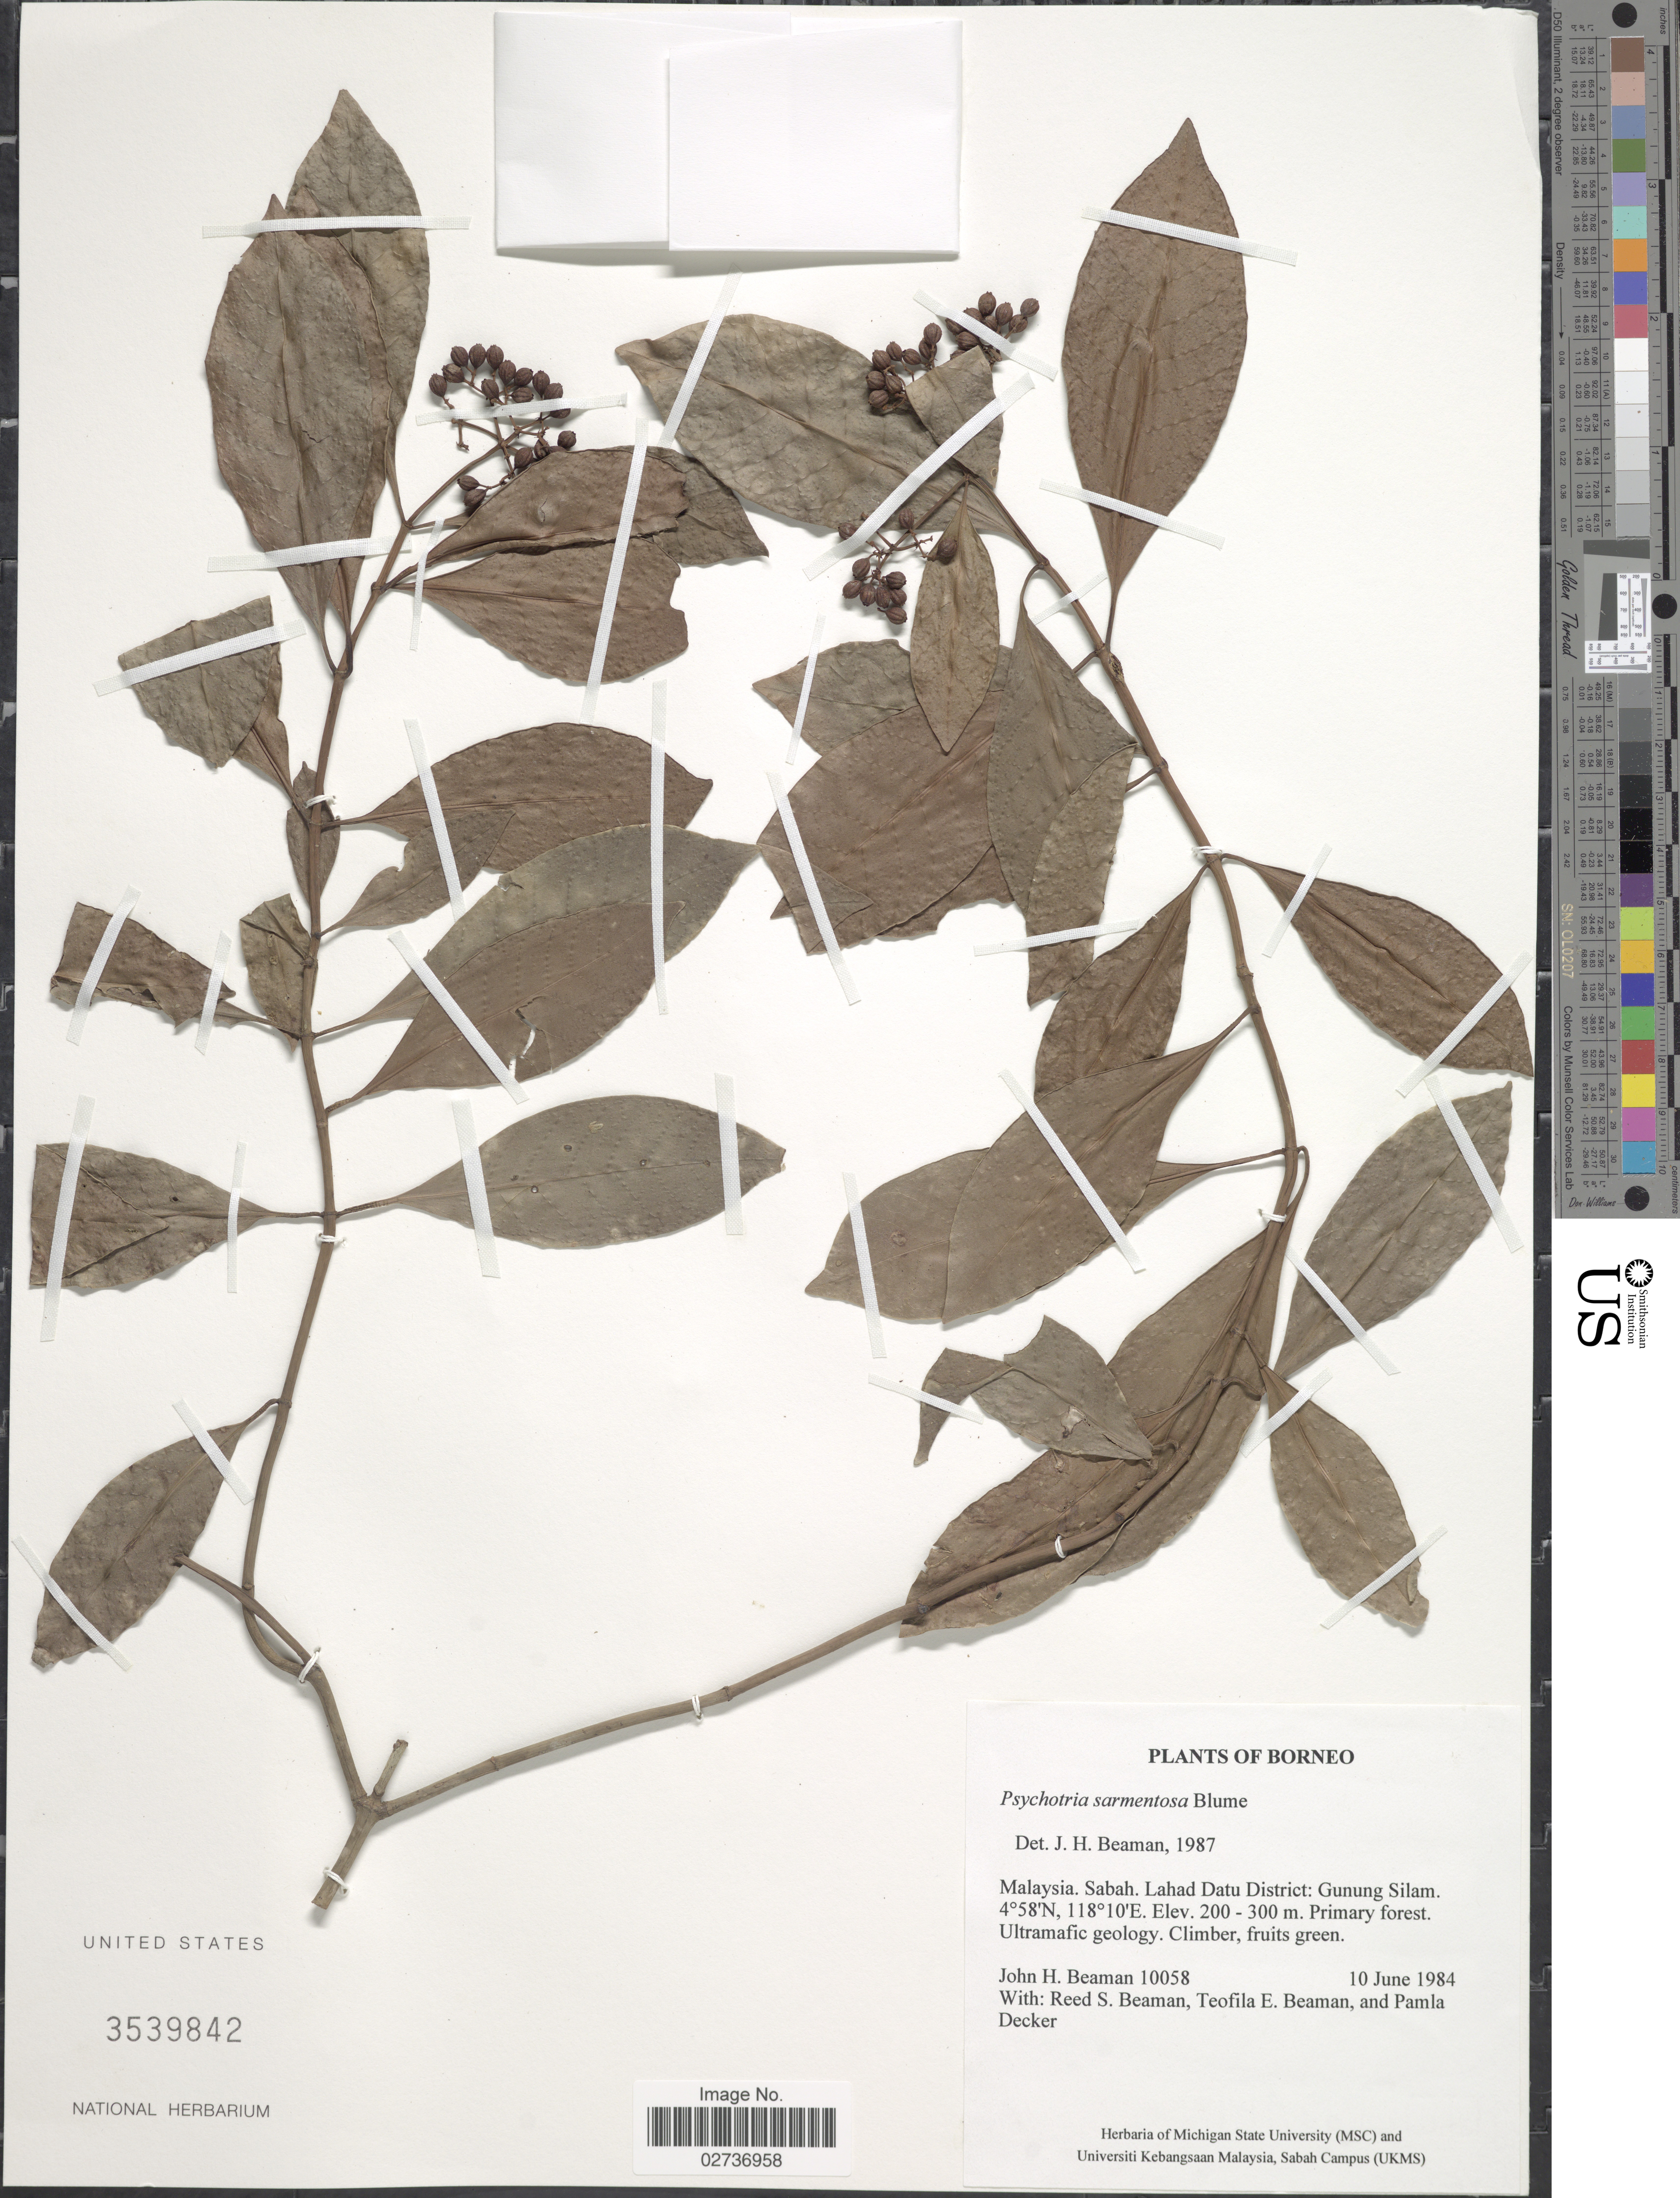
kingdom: Plantae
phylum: Tracheophyta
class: Magnoliopsida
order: Gentianales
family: Rubiaceae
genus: Psychotria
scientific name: Psychotria sarmentosa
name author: Blume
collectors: J. H. Beaman, R. S. Beaman, T. E. Beaman & P. Decker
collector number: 10058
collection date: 1984-06-10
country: Malaysia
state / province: Sabah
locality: Borneo. Malaysia. Sabah. Lahad Datu District: Gunung Silam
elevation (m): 200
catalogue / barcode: US 3539842